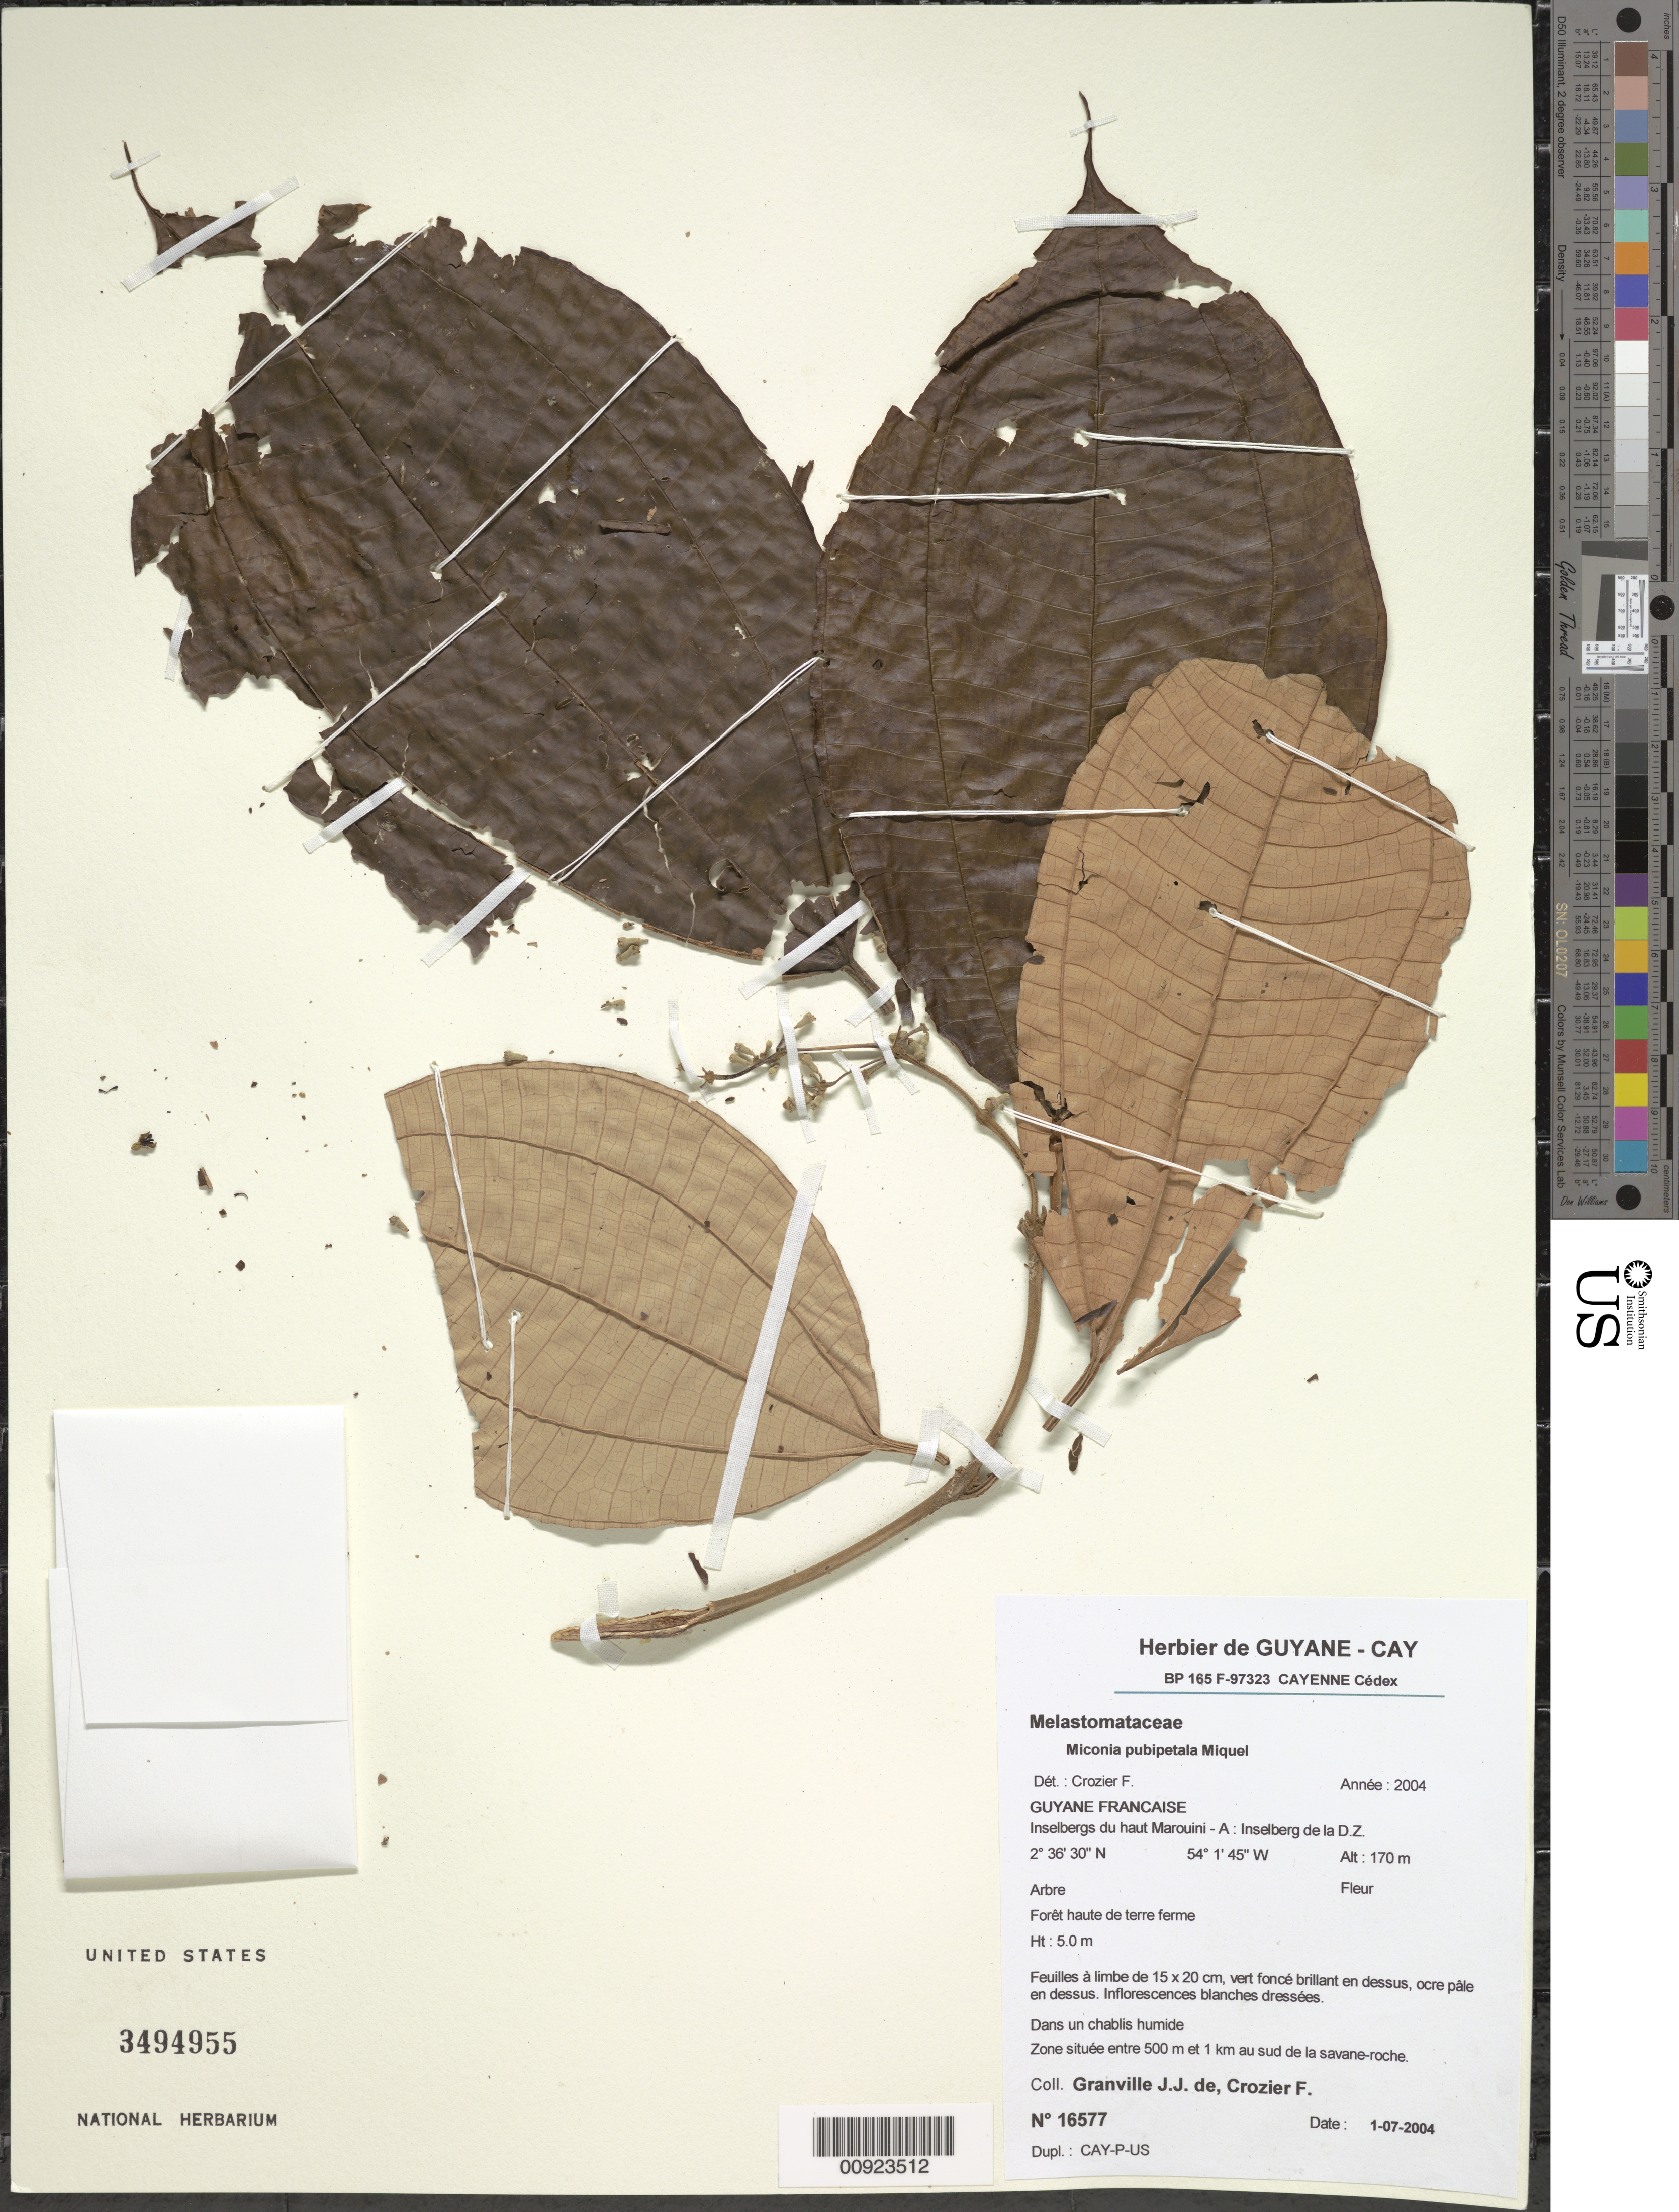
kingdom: Plantae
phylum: Tracheophyta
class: Magnoliopsida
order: Myrtales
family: Melastomataceae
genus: Miconia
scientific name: Miconia pubipetala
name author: Miq.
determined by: Crozier, F.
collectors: J.-J. de Granville & F. Crozier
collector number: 16577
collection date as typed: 1-Jul-04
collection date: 2004-07-01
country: French Guiana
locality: Haut Marouini-A; Inselberg de la D.Z.; zone situee entre 500m et 1km au sud de la savane-roche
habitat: Foret haute de terre ferme; dans un chablis humide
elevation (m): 170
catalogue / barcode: US 3494955